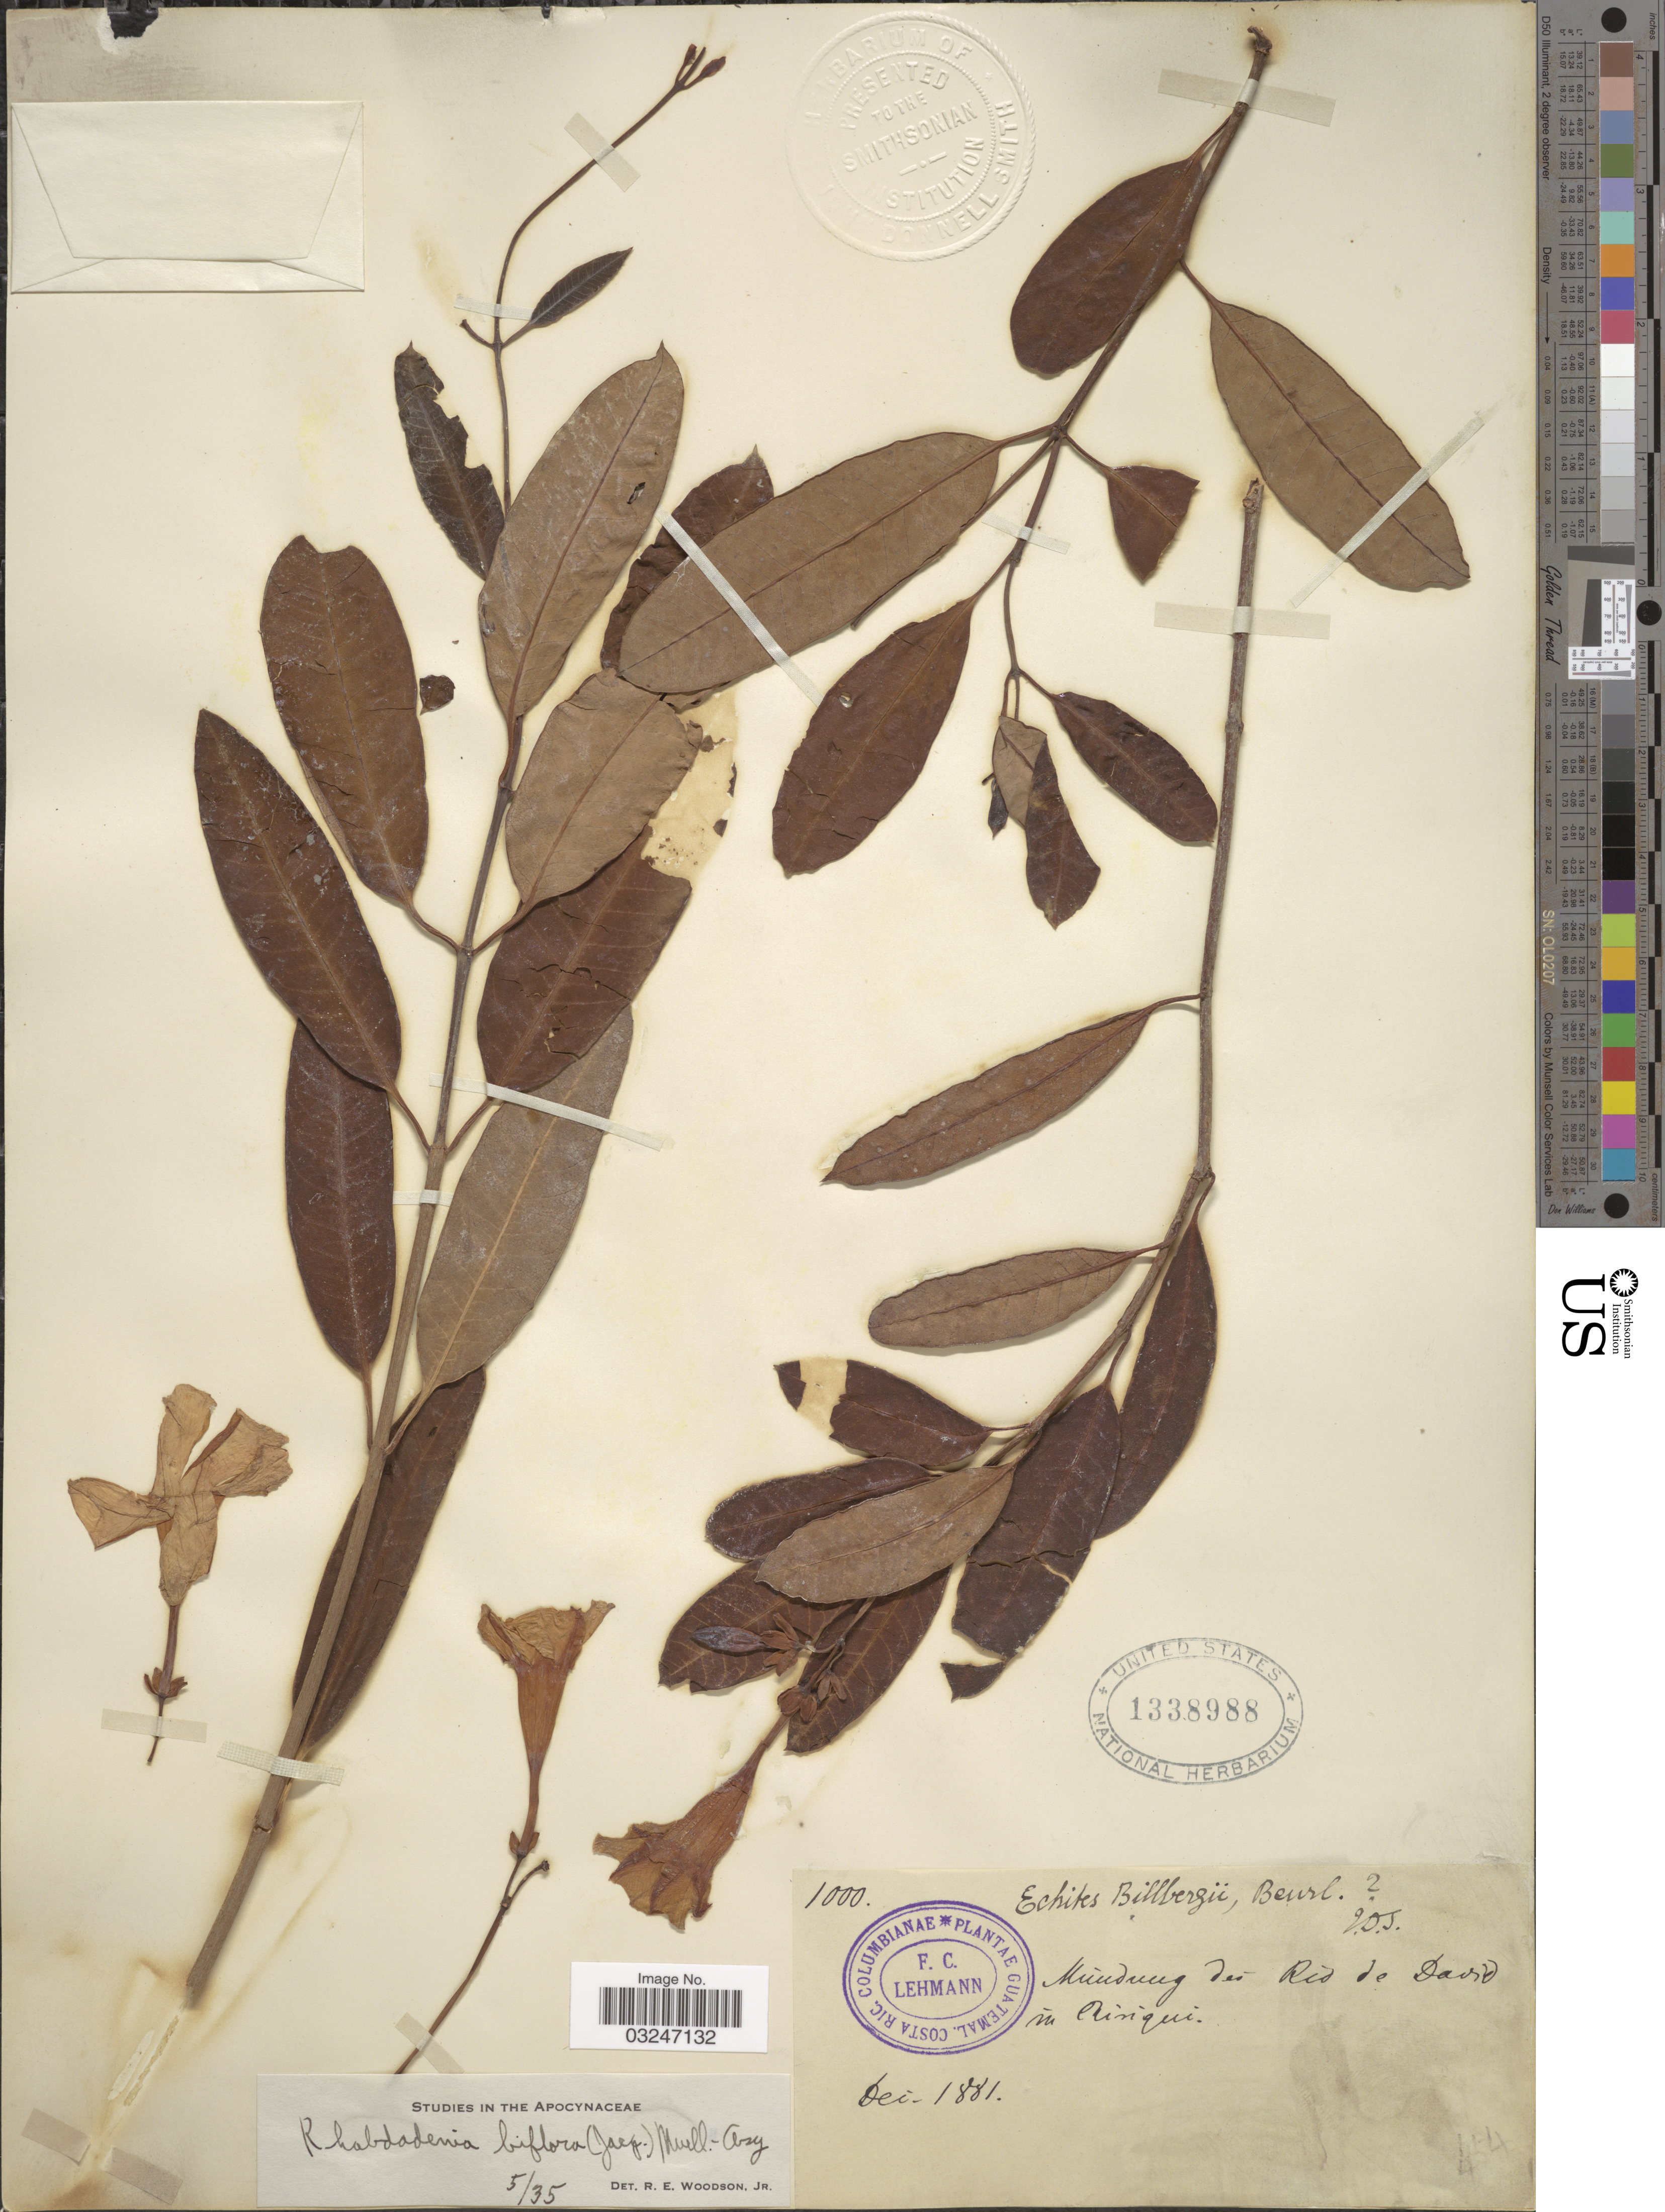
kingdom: Plantae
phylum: Tracheophyta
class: Magnoliopsida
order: Gentianales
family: Apocynaceae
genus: Rhabdadenia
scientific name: Rhabdadenia biflora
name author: (Jacq.) Müll. Arg.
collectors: C. Lehmann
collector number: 1000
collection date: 1881-12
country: Costa Rica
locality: Mundung des Rio de David in Chiriqui.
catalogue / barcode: US 1338988